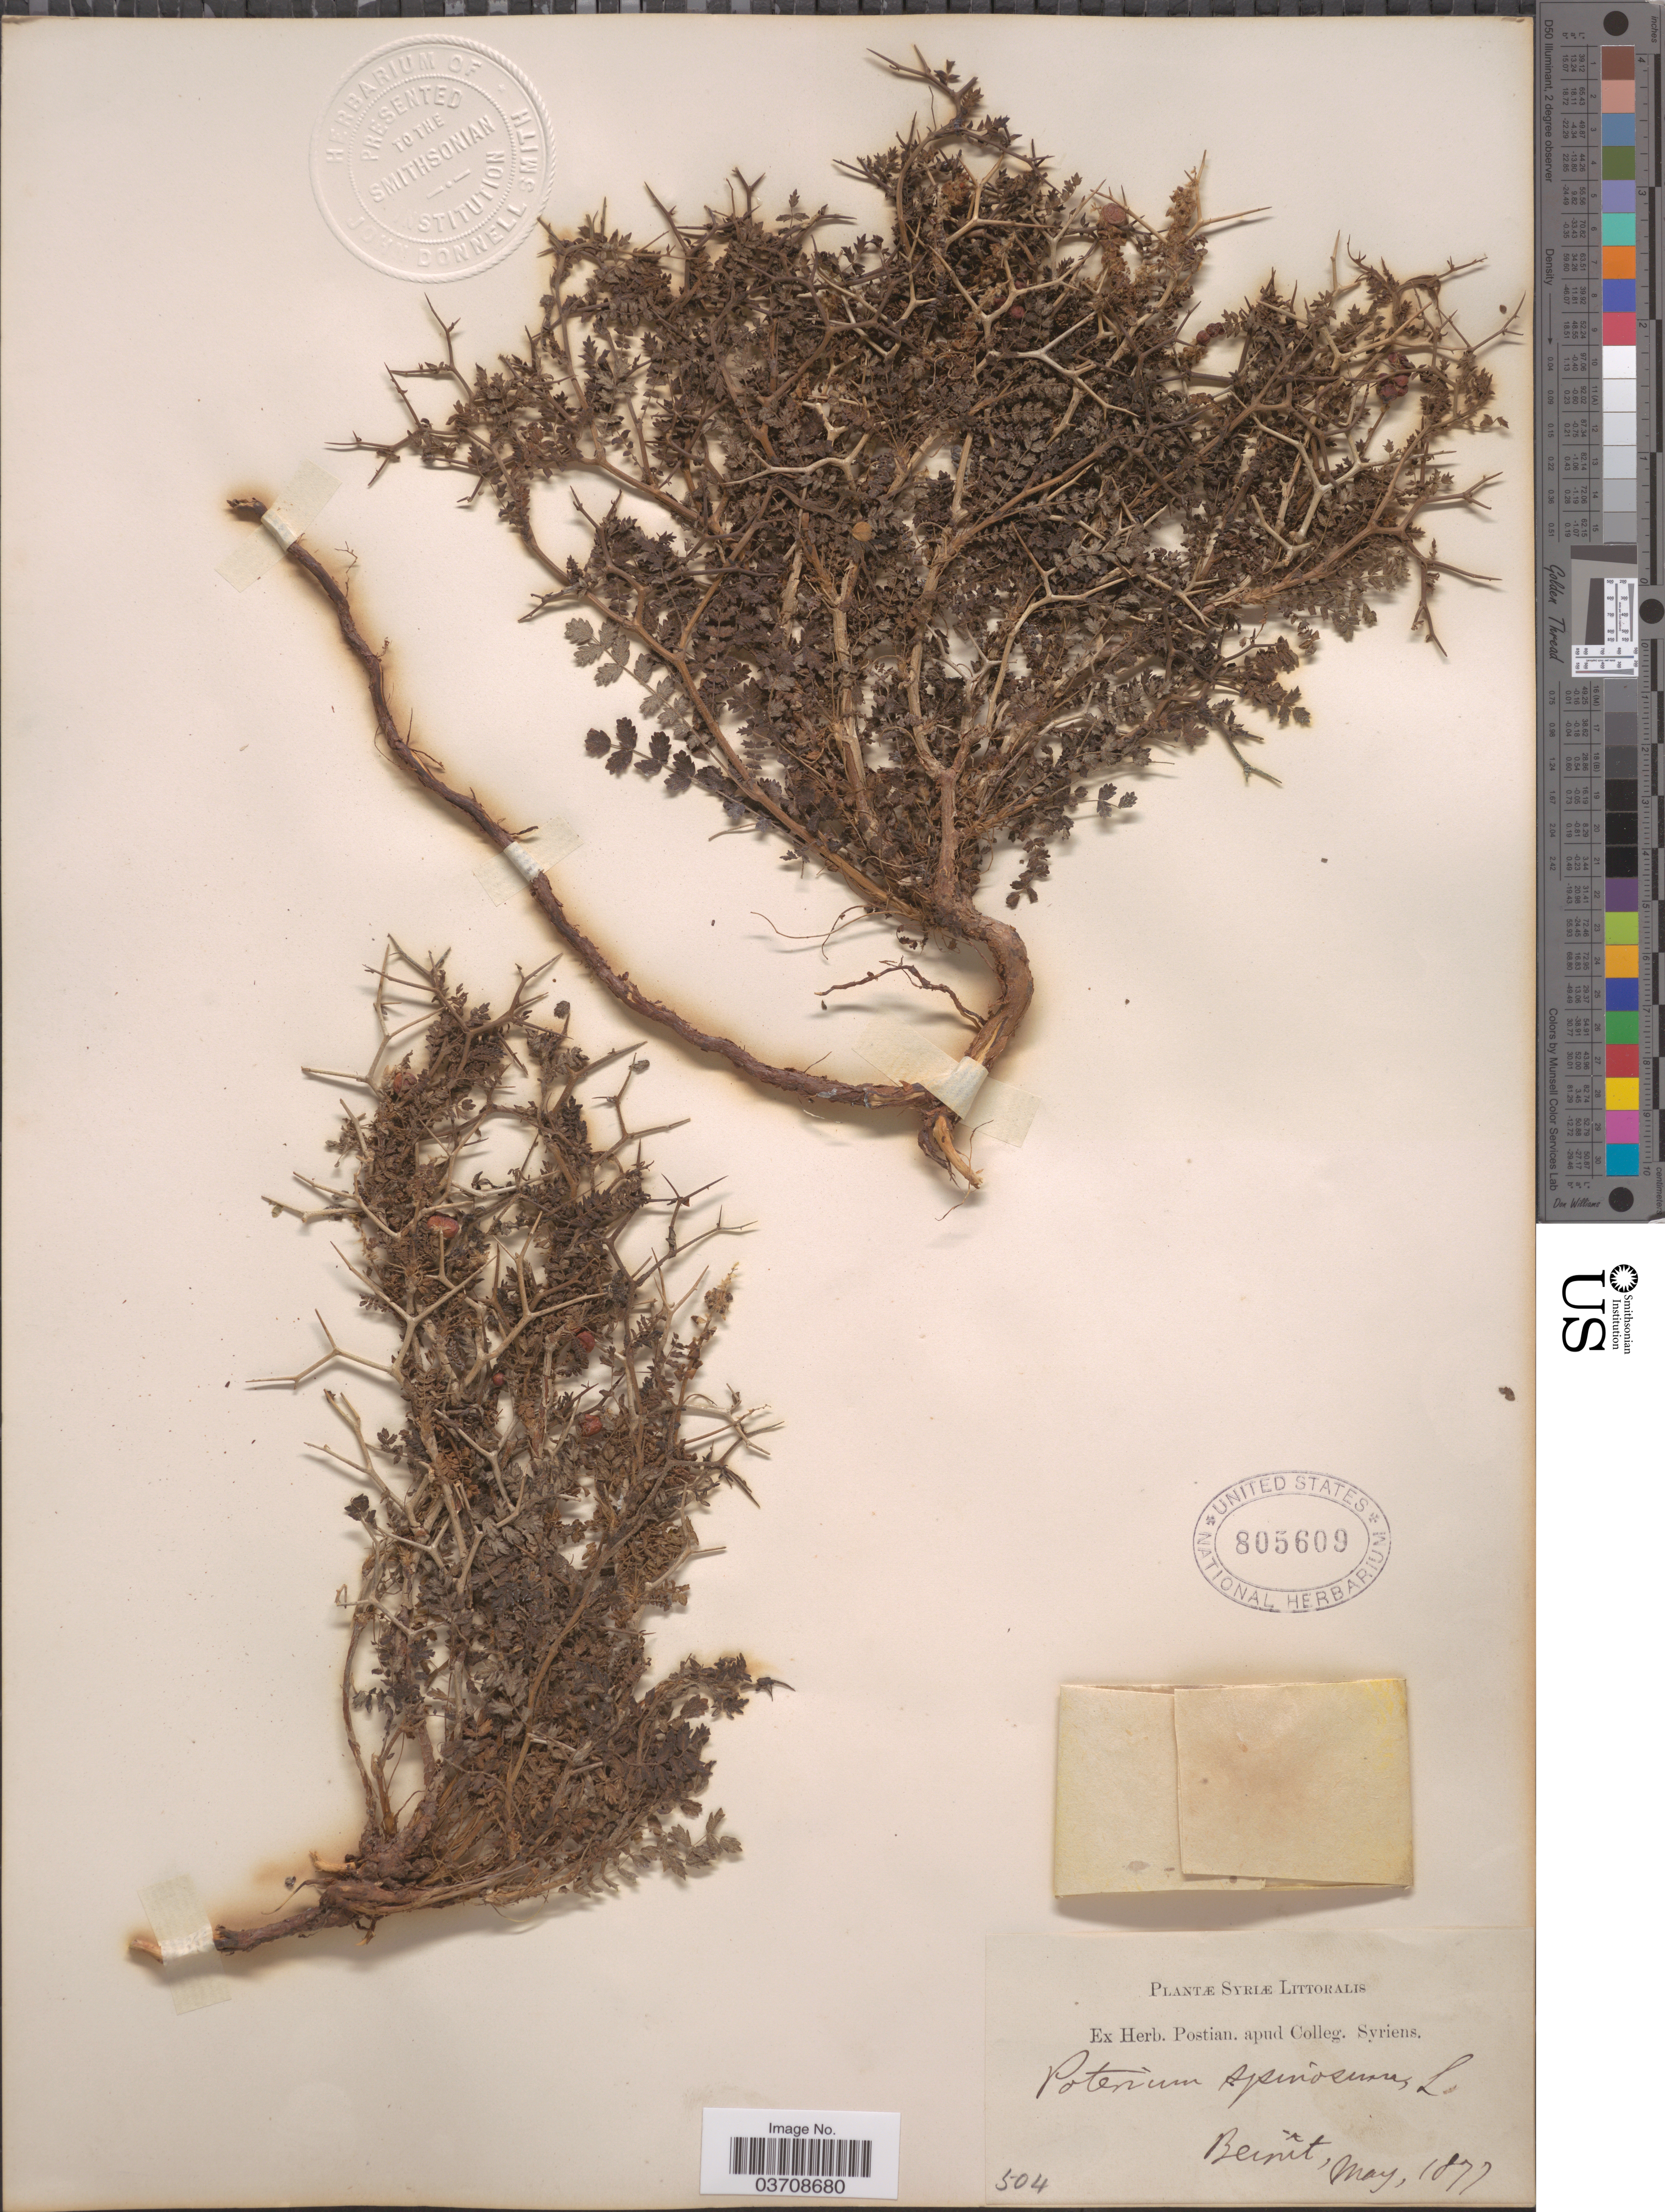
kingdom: Plantae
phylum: Tracheophyta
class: Magnoliopsida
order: Rosales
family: Rosaceae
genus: Sarcopoterium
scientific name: Sarcopoterium spinosum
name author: (L.) Spach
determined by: Strong, Mark T., (BOT), Smithsonian Institution - National Museum of Natural History (UNITED STATES)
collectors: ex herb. Postian. apud Colleg. Syriens. Protest. USE "Fannie P. A. Shepard" (10308853) AS PRIMARY COLLECTOR INSTEAD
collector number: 504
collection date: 1877-05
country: Lebanon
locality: Syriæ Littoralis. Beirut.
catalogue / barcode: US 805609